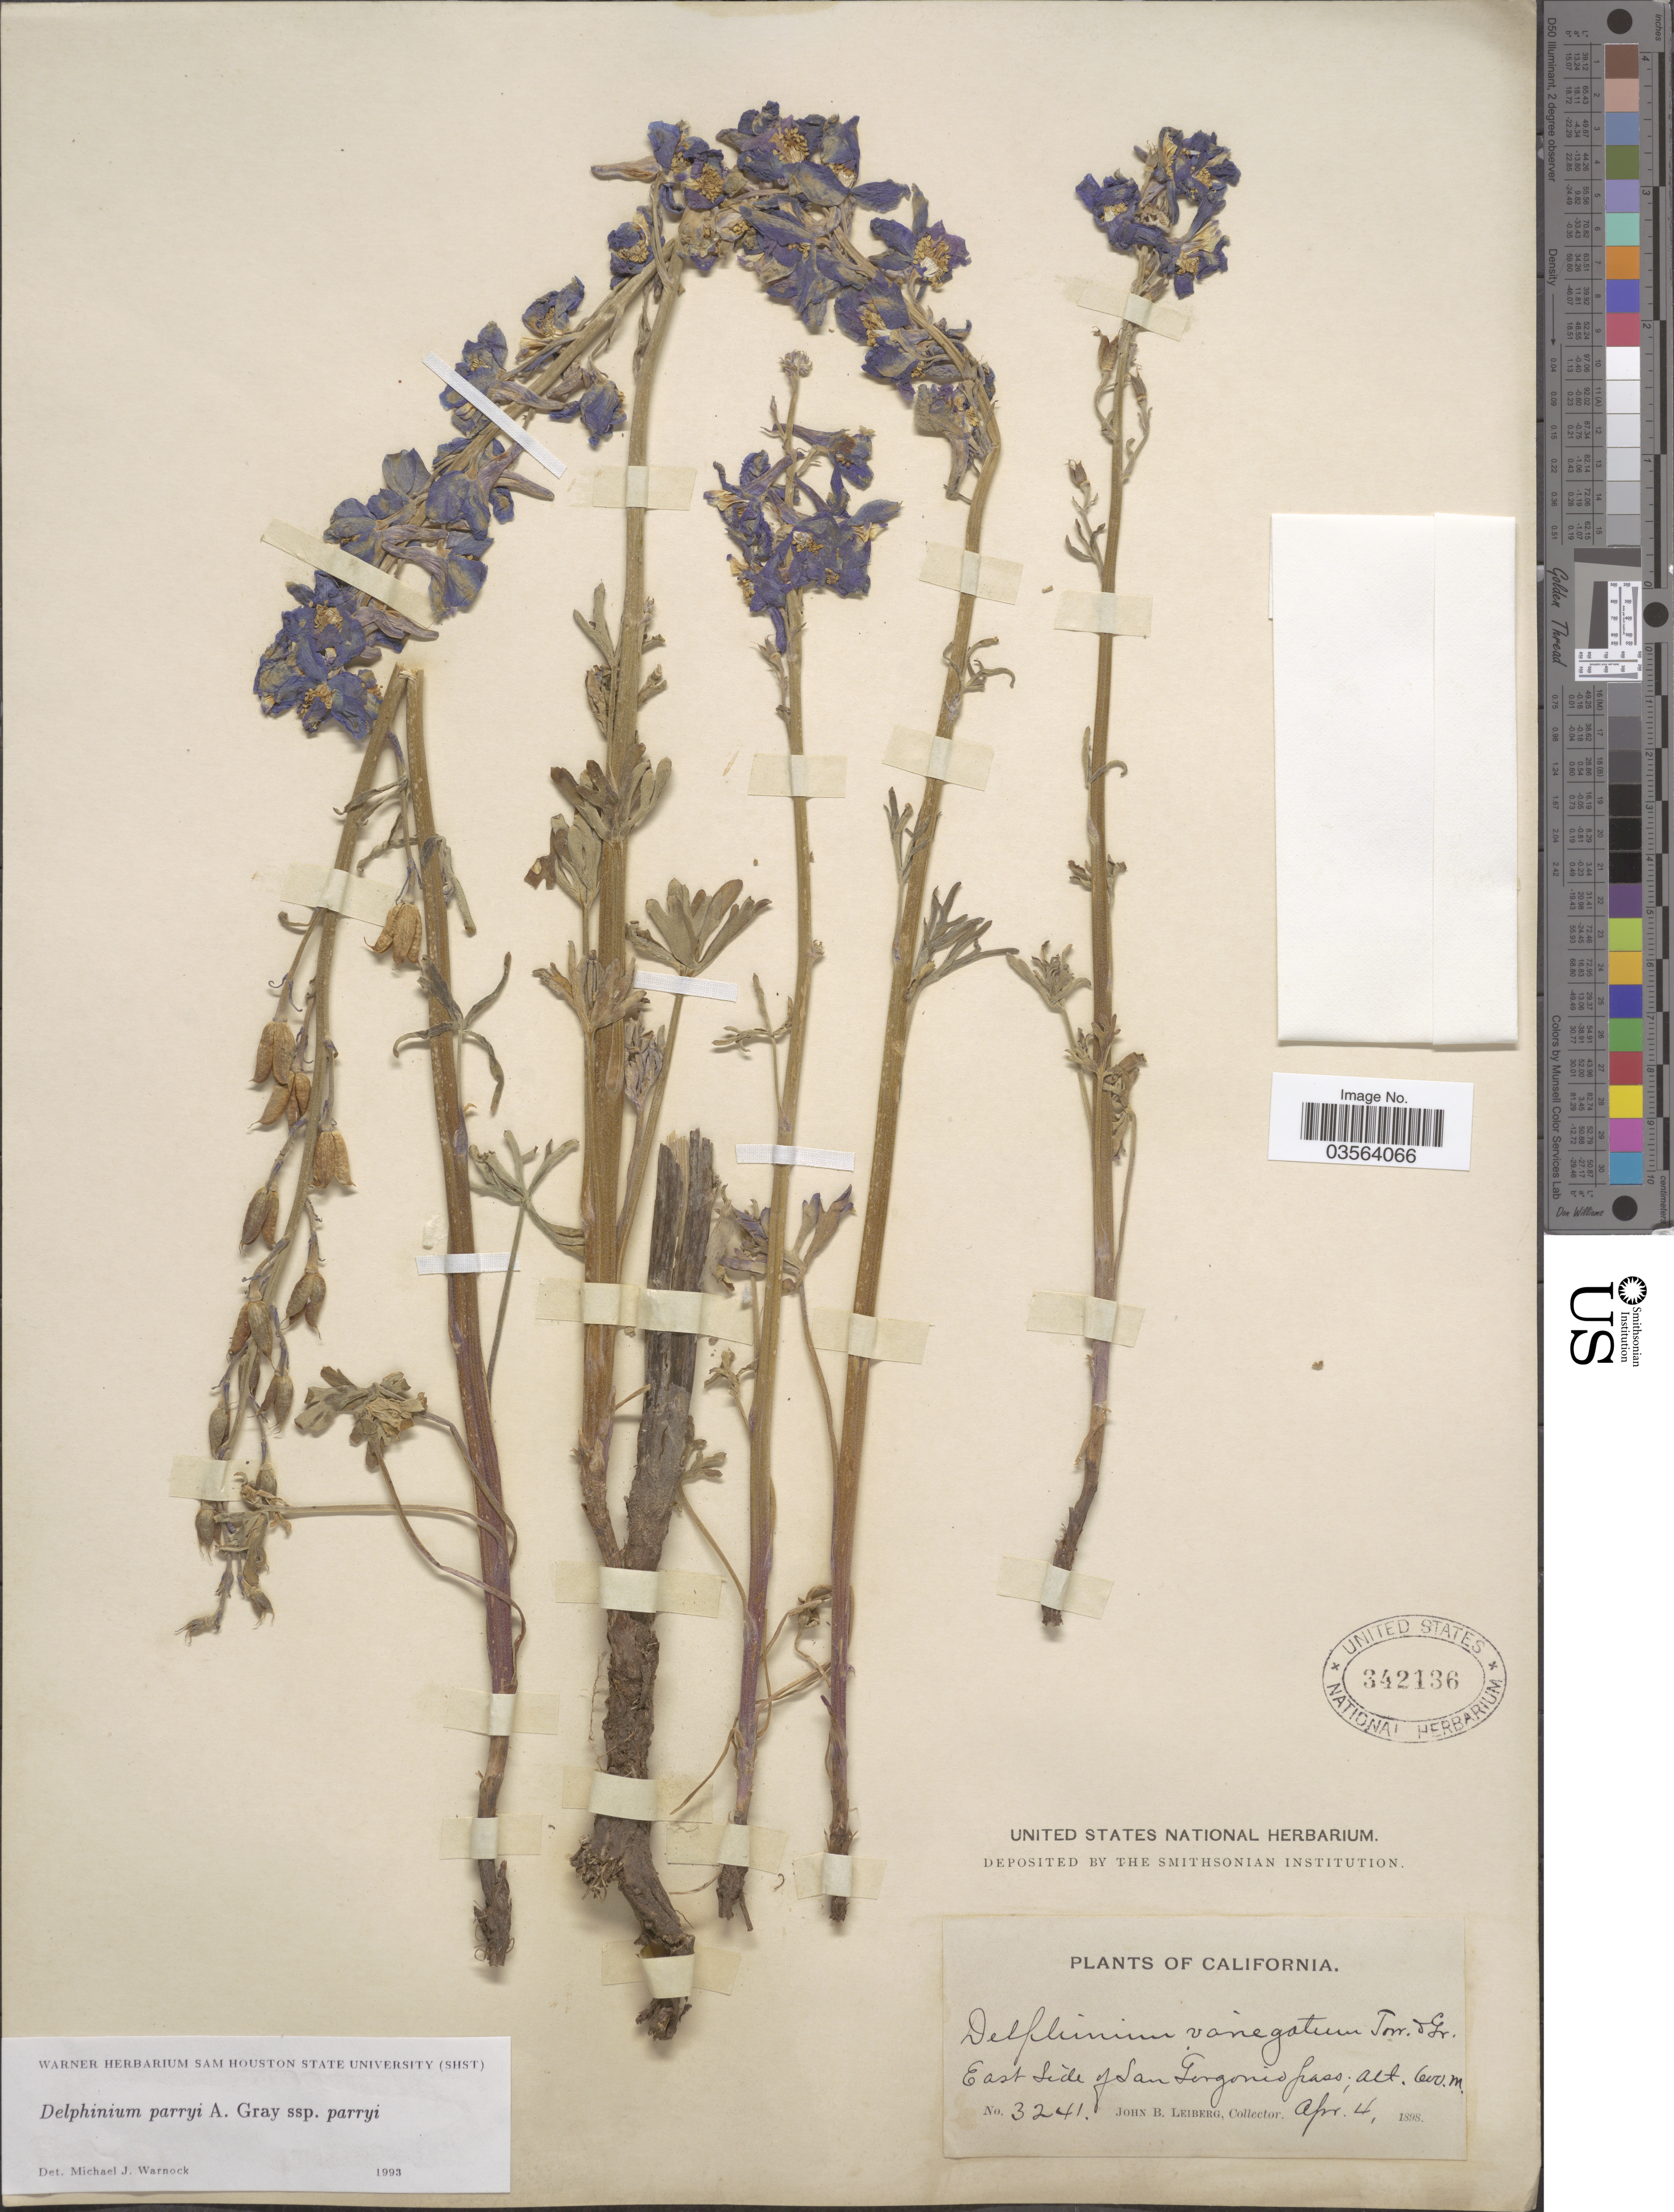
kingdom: Plantae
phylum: Tracheophyta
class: Magnoliopsida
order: Ranunculales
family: Ranunculaceae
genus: Delphinium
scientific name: Delphinium parryi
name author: A. Gray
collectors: J. B. Leiberg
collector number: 3241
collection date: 1898-04-04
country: United States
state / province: California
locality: East Side of San Gorgonio Pass.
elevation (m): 600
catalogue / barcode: US 342136